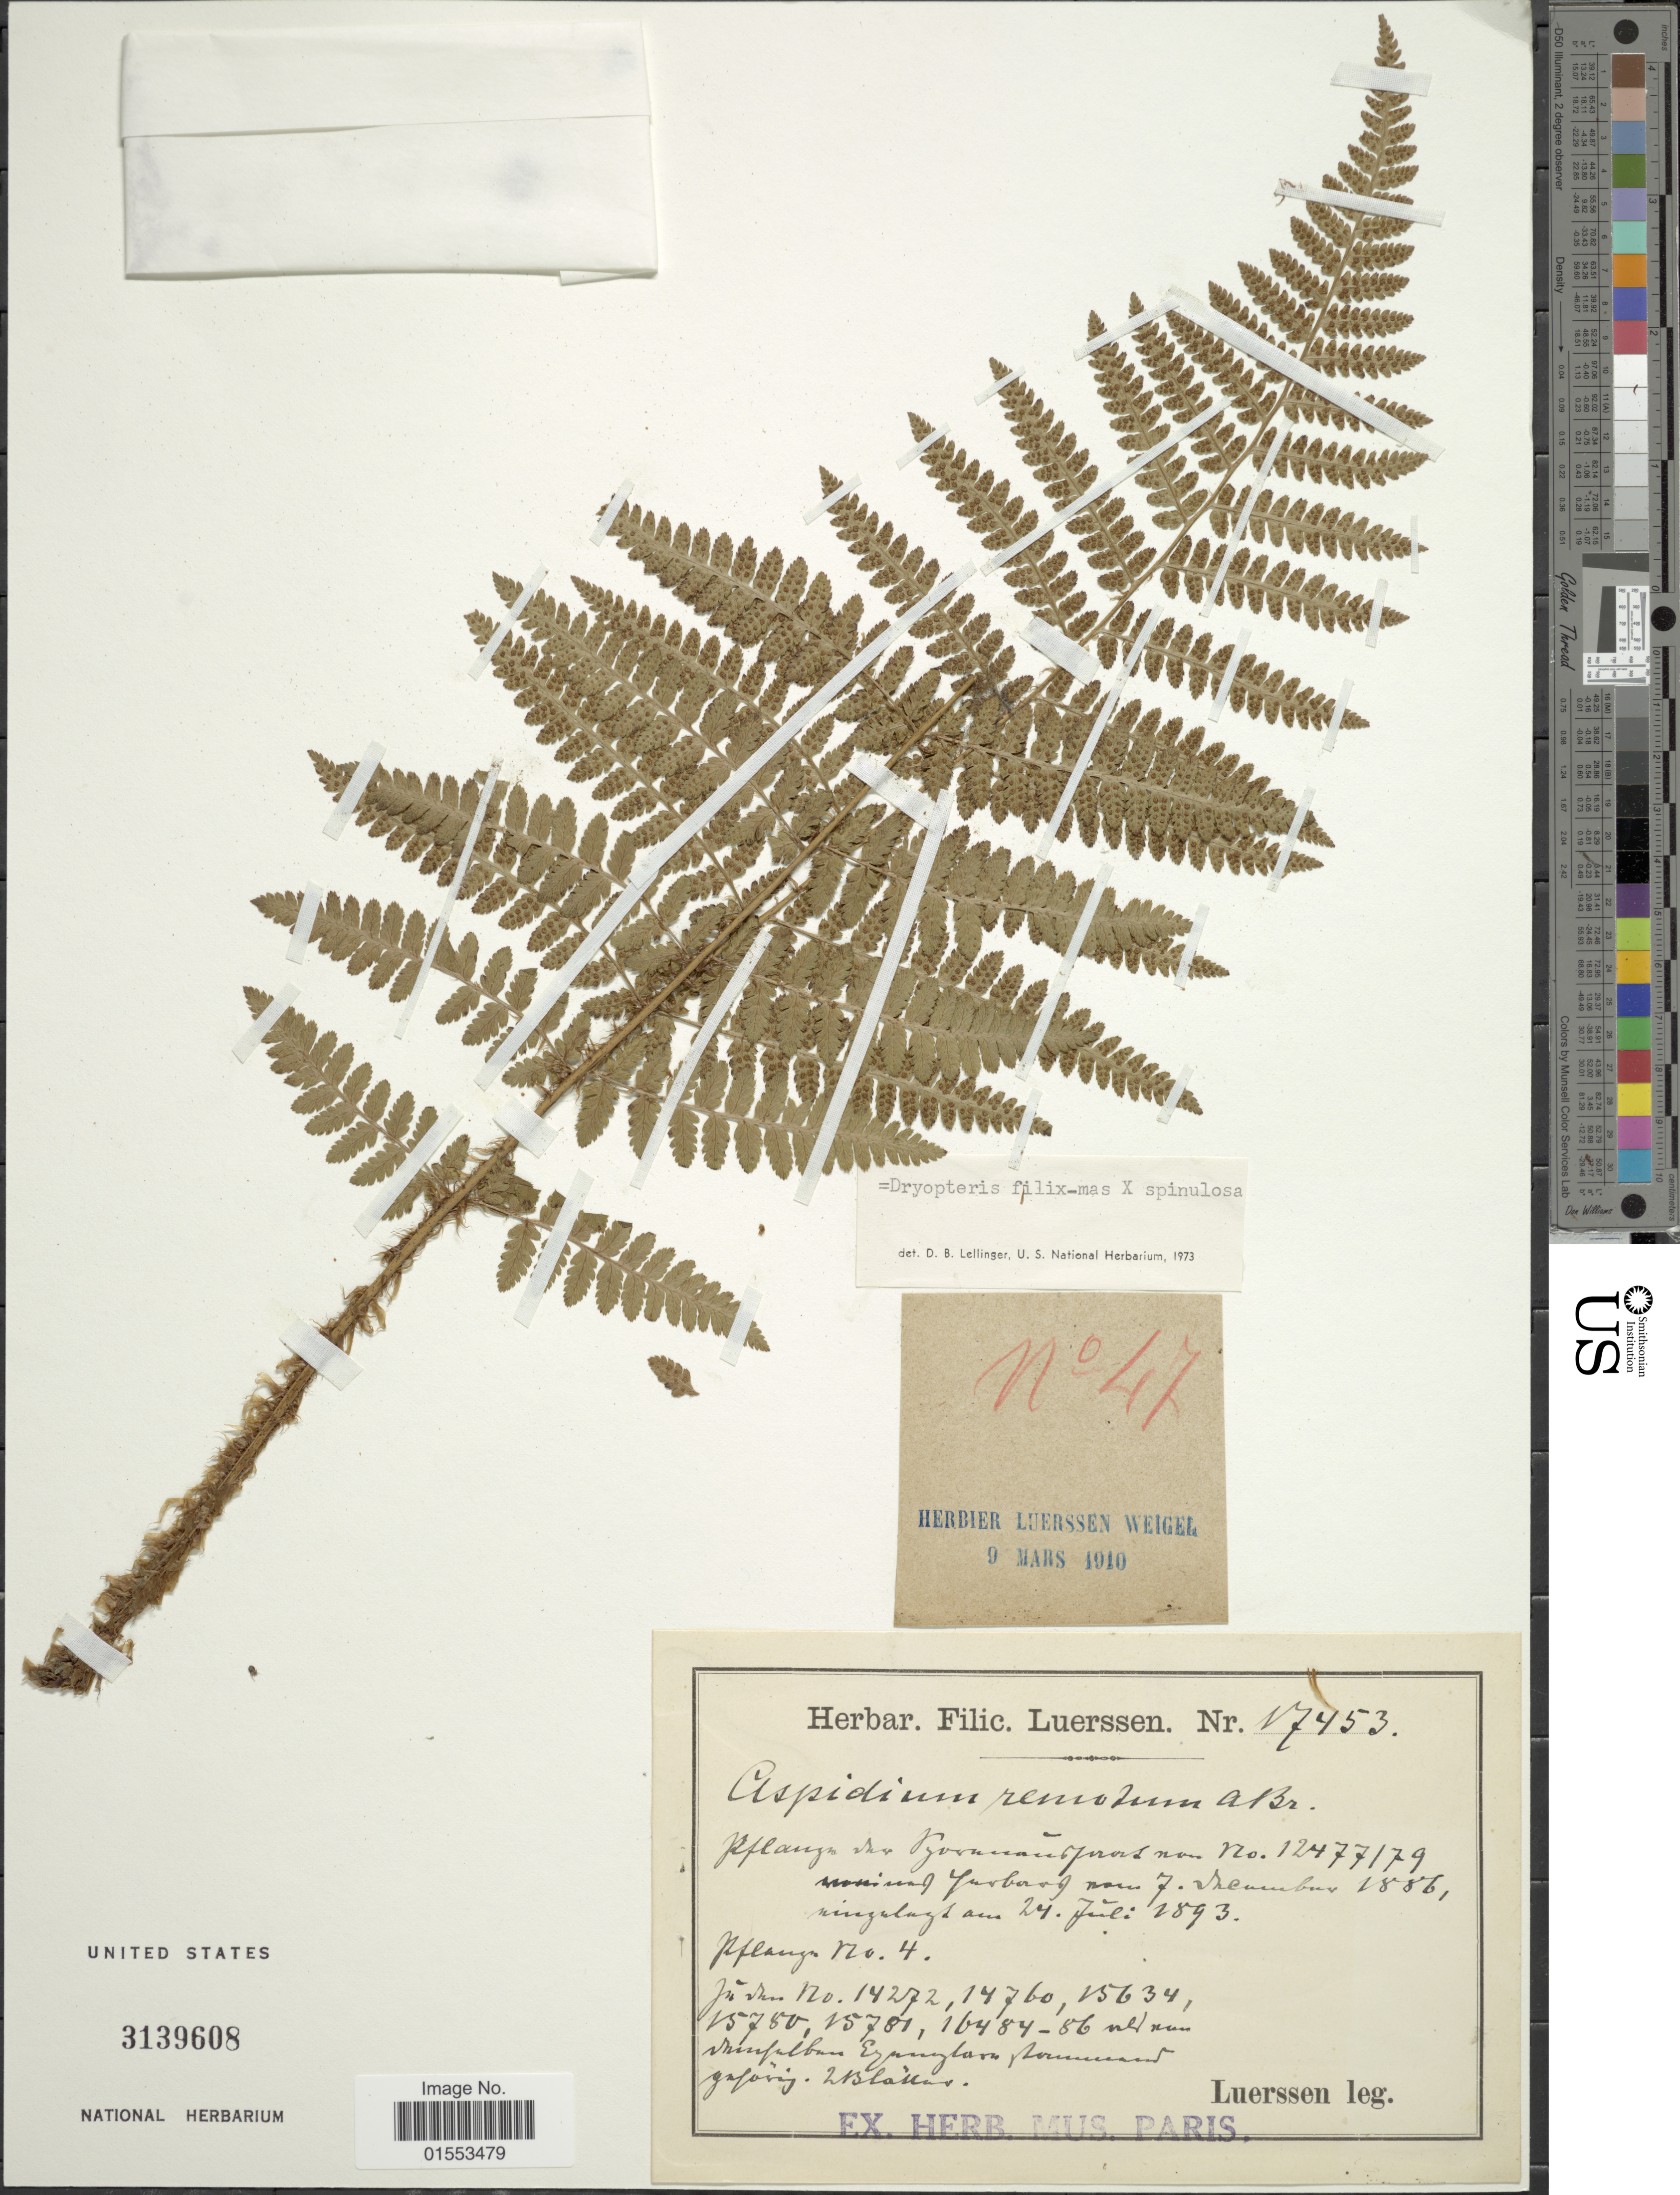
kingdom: Plantae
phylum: Tracheophyta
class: Polypodiopsida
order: Polypodiales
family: Dryopteridaceae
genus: Dryopteris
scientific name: Dryopteris remota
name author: (A. Braun) Hayek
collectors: Luerssen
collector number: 17453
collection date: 1893-07-24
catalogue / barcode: US 3139608